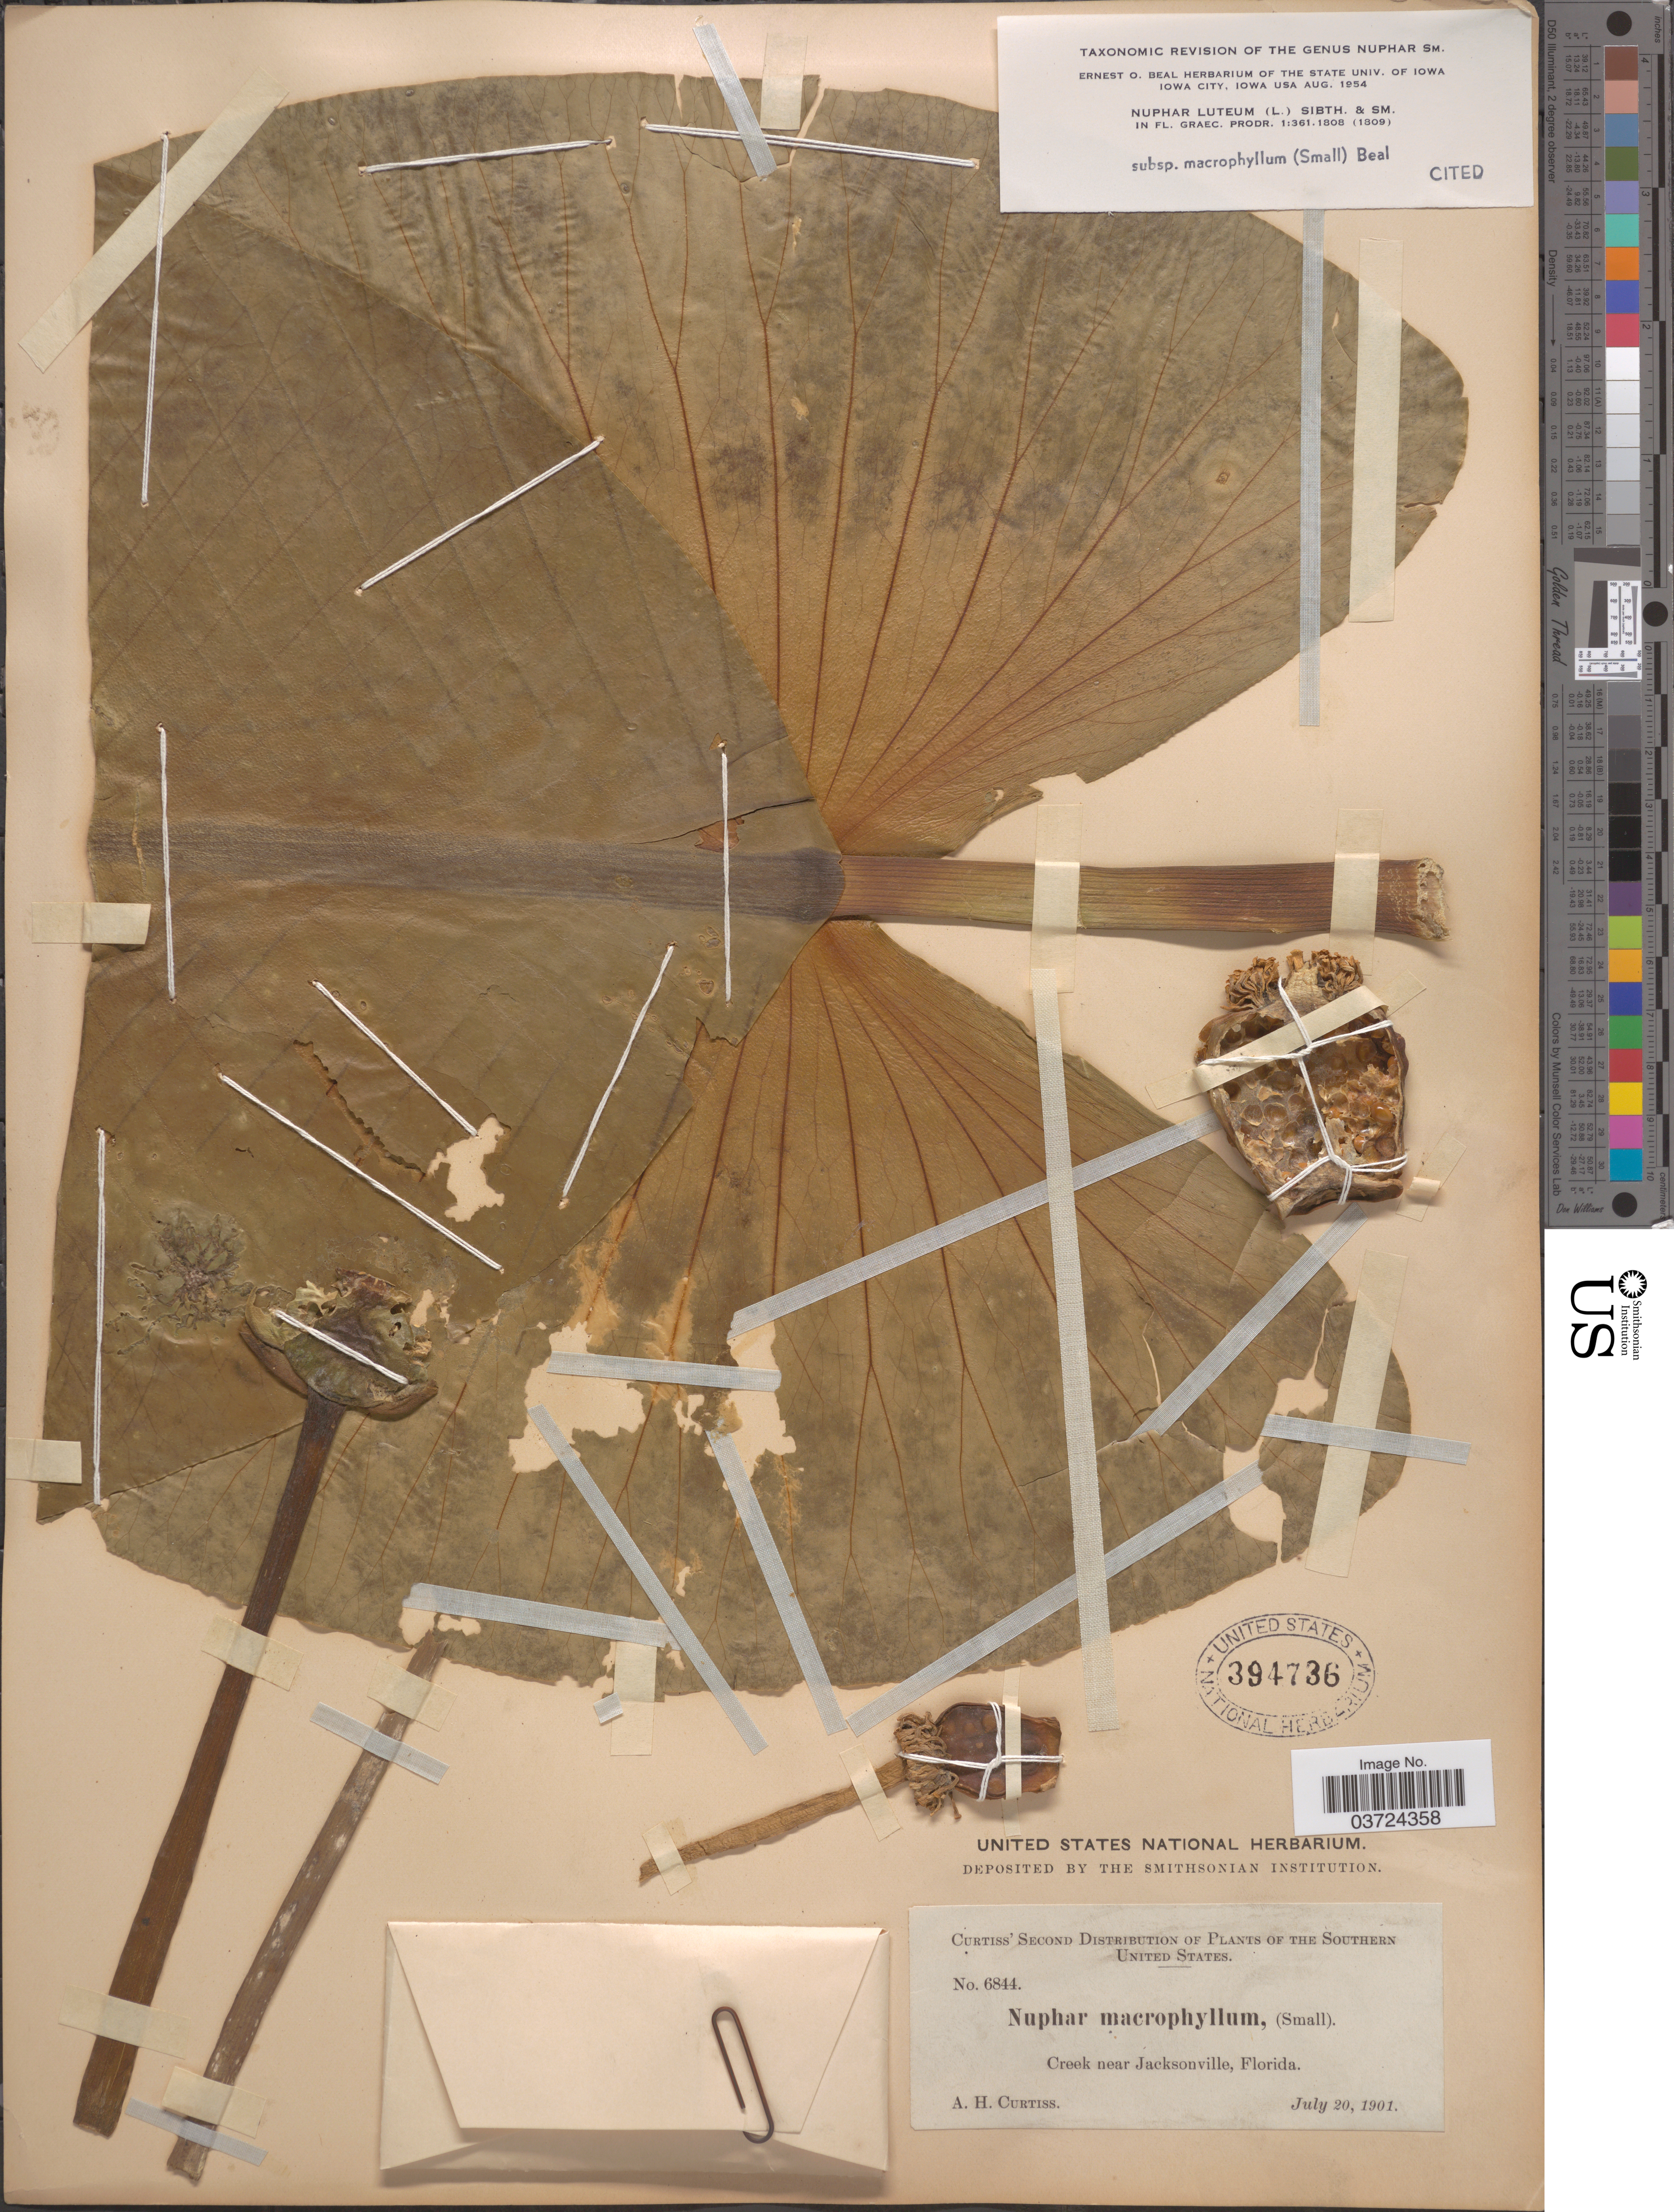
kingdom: Plantae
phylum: Tracheophyta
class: Magnoliopsida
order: Nymphaeales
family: Nymphaeaceae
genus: Nuphar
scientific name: Nuphar advena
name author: (Aiton) W.T. Aiton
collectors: A. H. Curtiss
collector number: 6844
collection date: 1901-07-20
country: United States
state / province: Florida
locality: The Southern United States. Creek near Jacksonville.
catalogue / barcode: US 394736